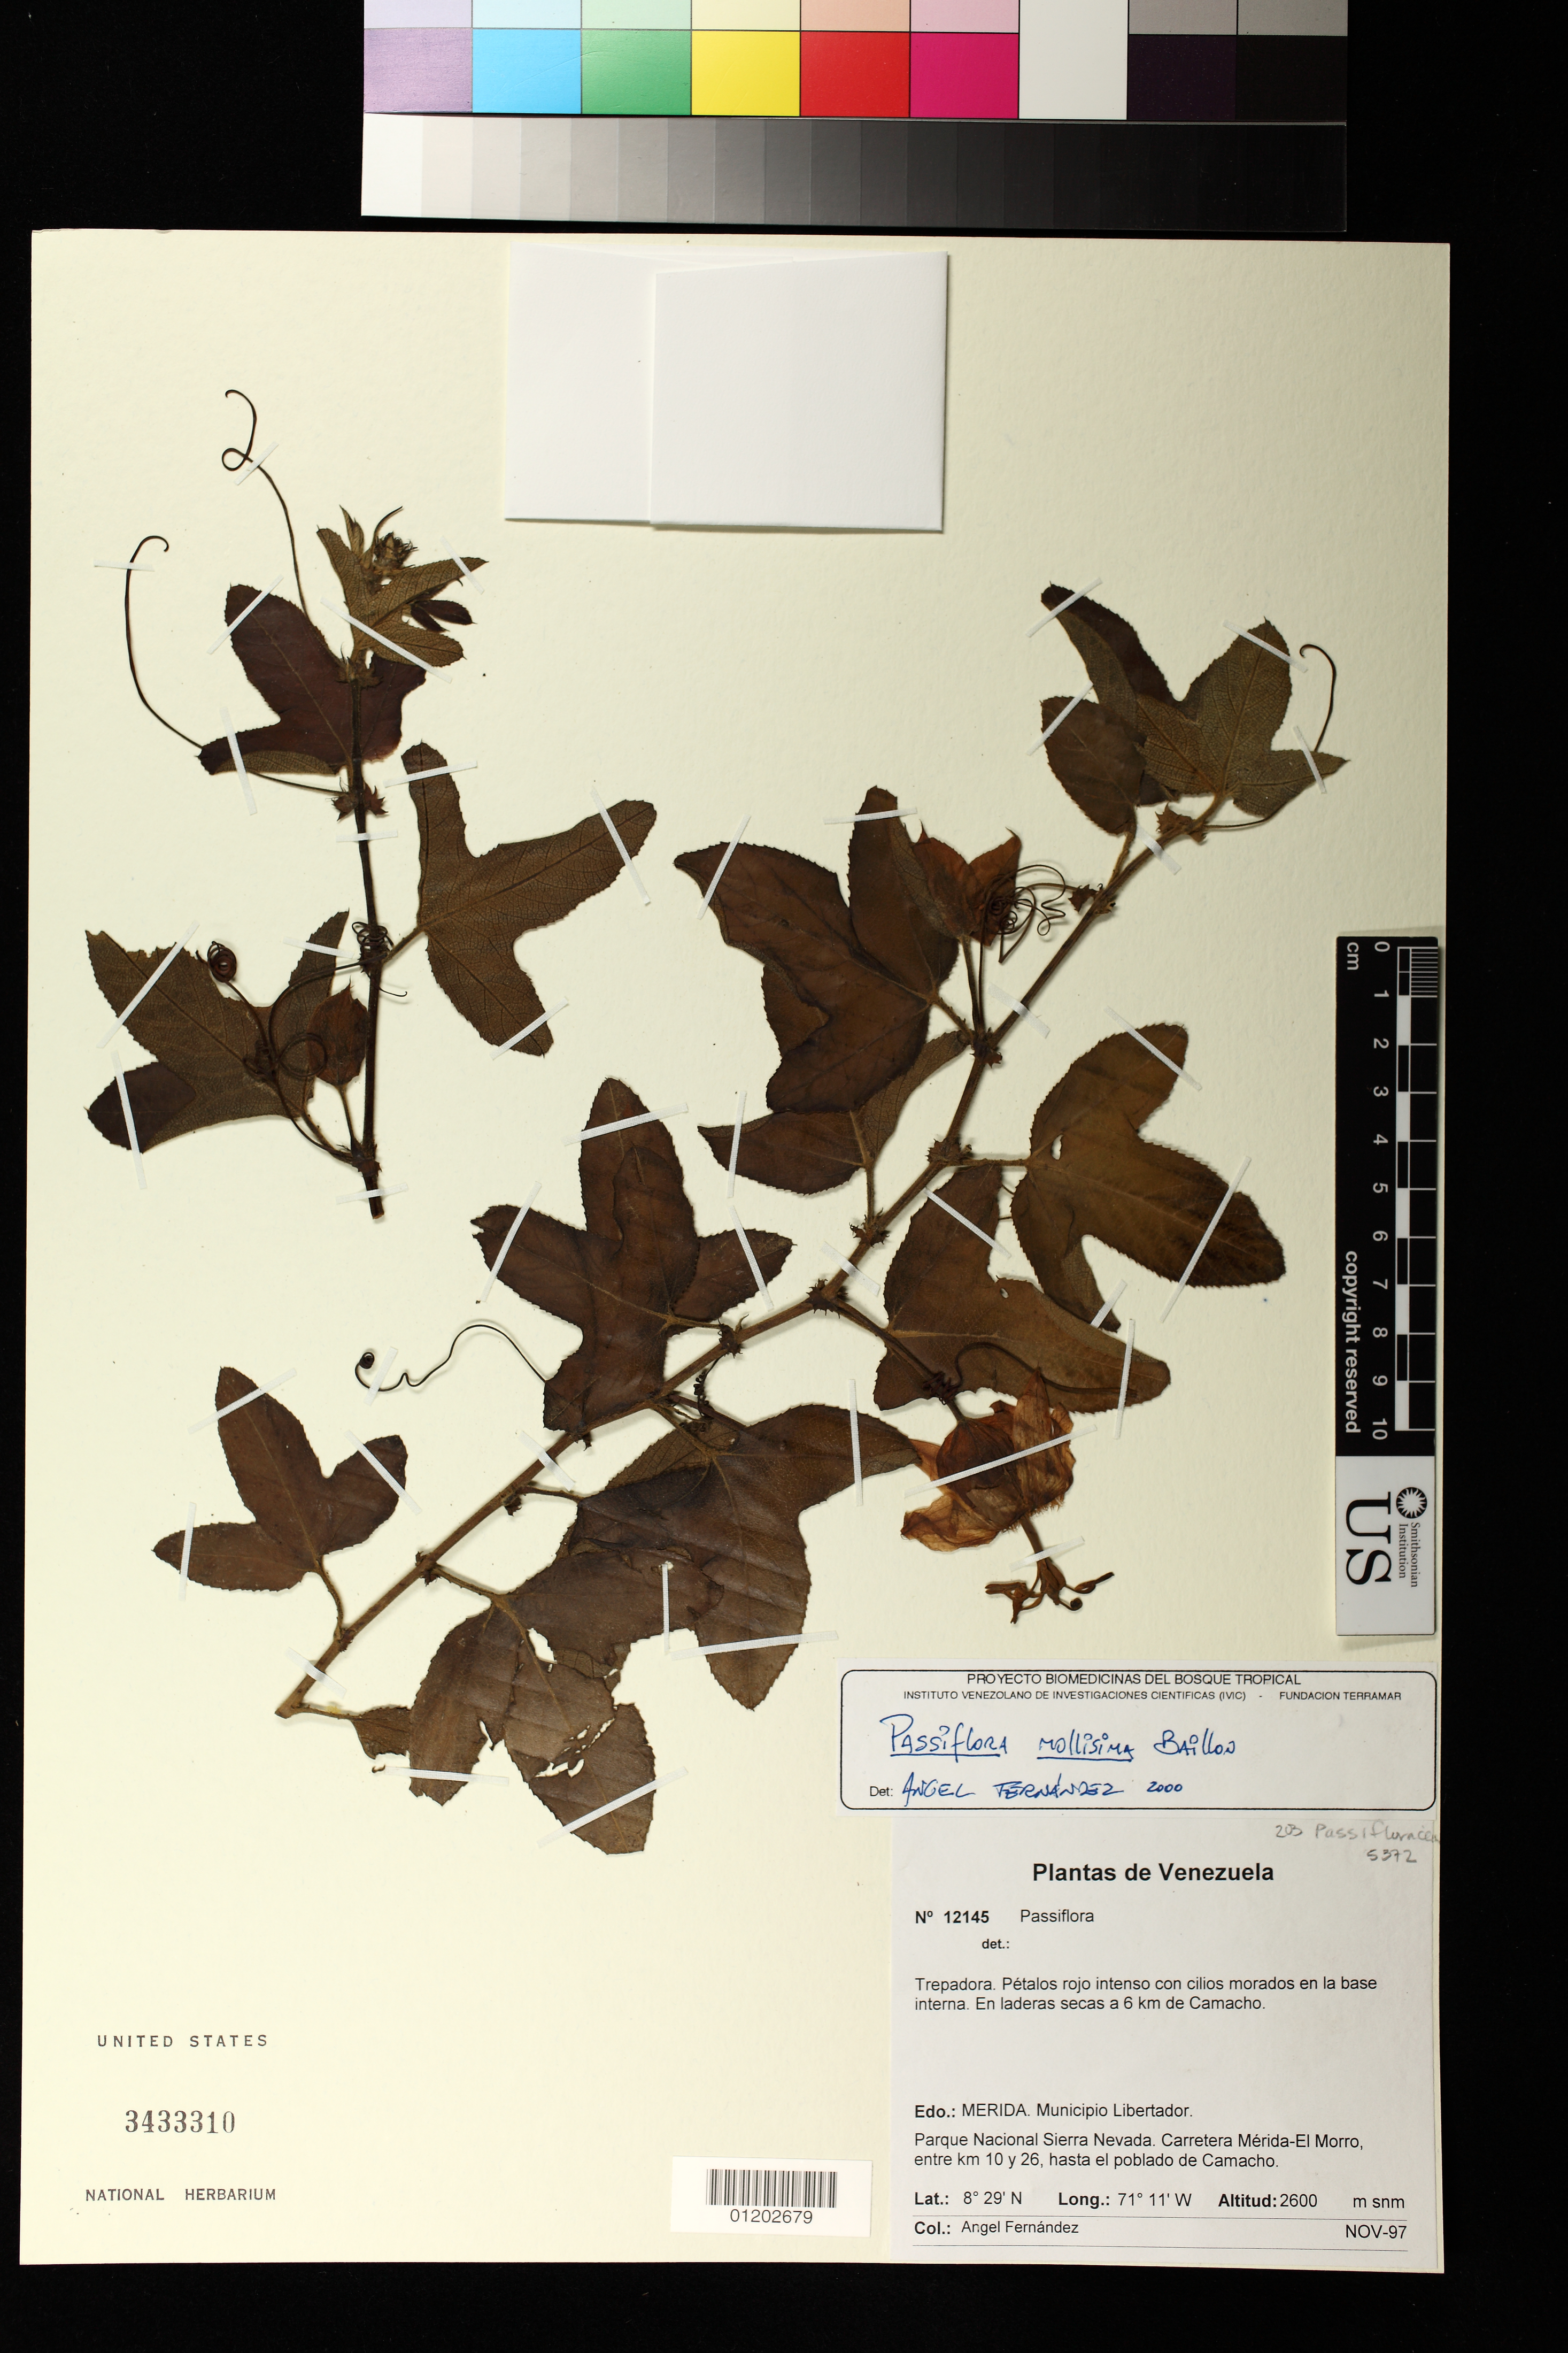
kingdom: Plantae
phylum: Tracheophyta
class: Magnoliopsida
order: Malpighiales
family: Passifloraceae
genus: Passiflora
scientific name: Passiflora mollissima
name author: (Kunth) L.H. Bailey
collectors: Á. Fernández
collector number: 12145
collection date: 1997-11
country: Venezuela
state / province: Mérida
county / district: Libertador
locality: Parque Nacional Sierra Nevada. Carretera Mérida-El Morro, entre km 10 y 26, hasta el pobiado de Camacho.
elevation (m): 2600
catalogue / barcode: US 3433310